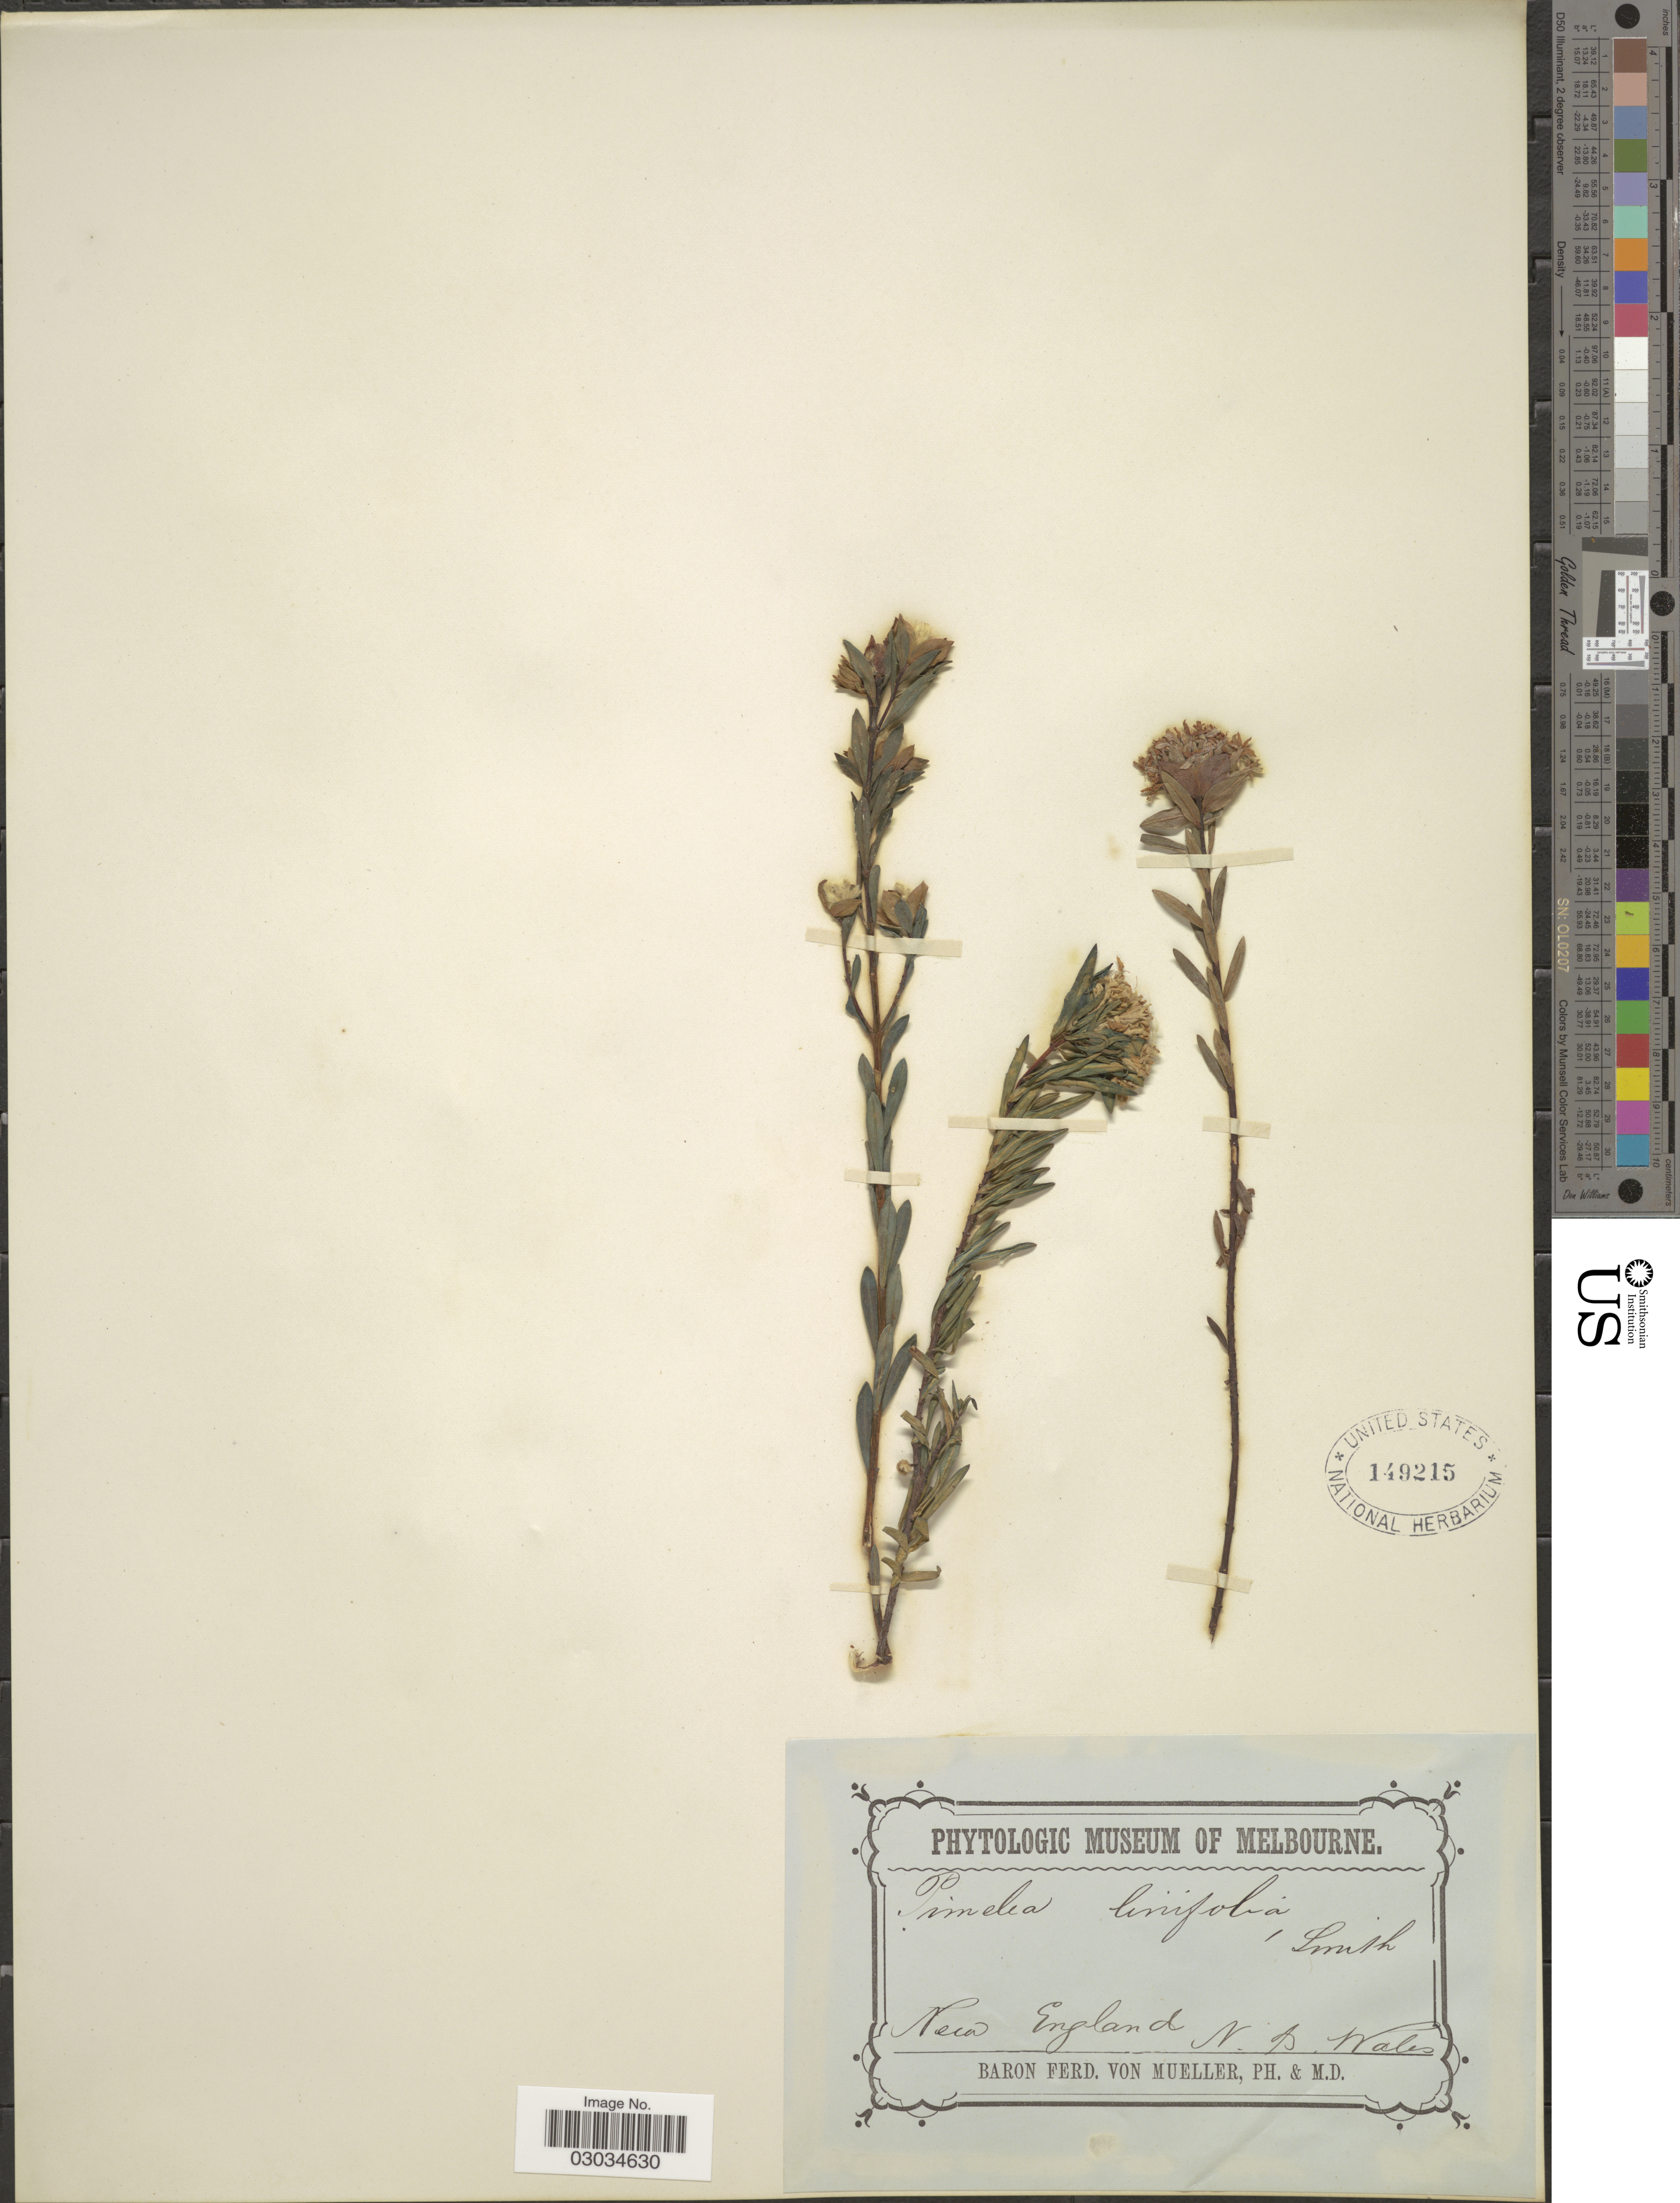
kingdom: Plantae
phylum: Tracheophyta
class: Magnoliopsida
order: Malvales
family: Thymelaeaceae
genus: Pimelea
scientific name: Pimelea linifolia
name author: Sm.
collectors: F. von Mueller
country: Australia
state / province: New South Wales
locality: New England, N.S. Wales.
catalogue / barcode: US 149215